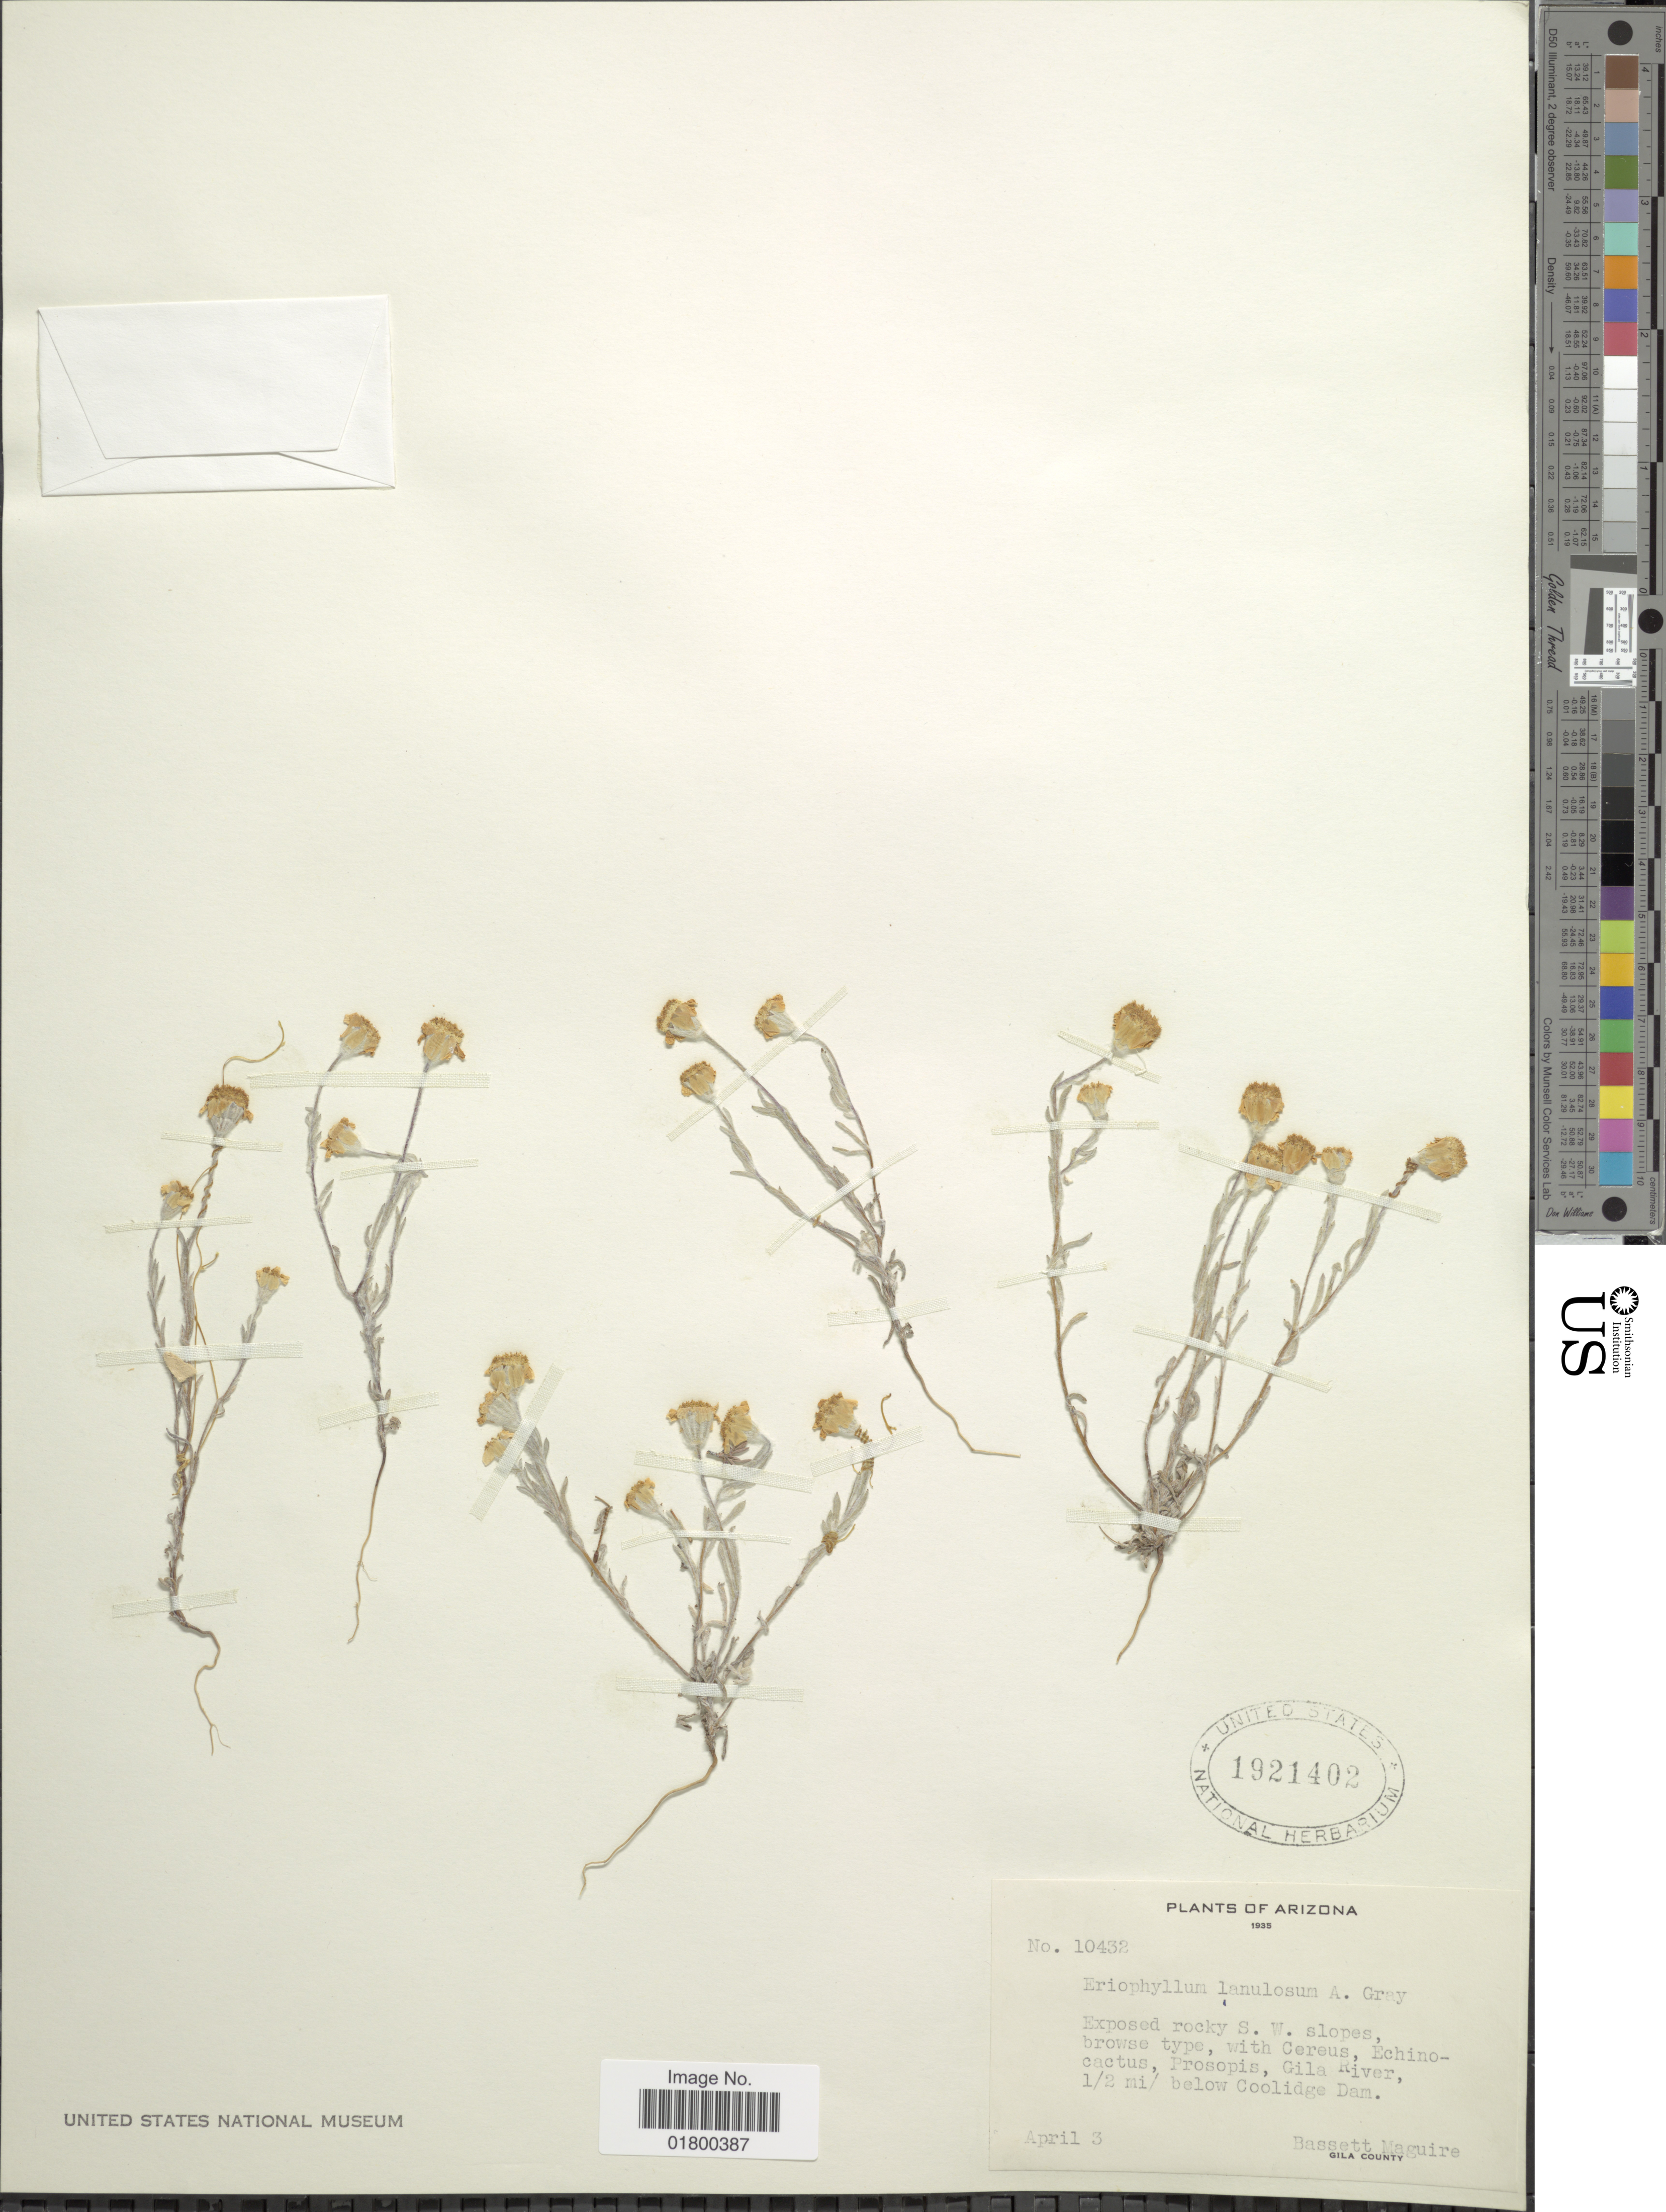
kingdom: Plantae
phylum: Tracheophyta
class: Magnoliopsida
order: Asterales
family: Asteraceae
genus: Eriophyllum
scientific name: Eriophyllum lanosum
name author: (A. Gray) A. Gray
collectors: B. Maguire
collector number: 10432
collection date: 1935-04-03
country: United States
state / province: Arizona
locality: Gila River, ½ mi below Coolidge Dam, Gila County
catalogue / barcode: US 1821402